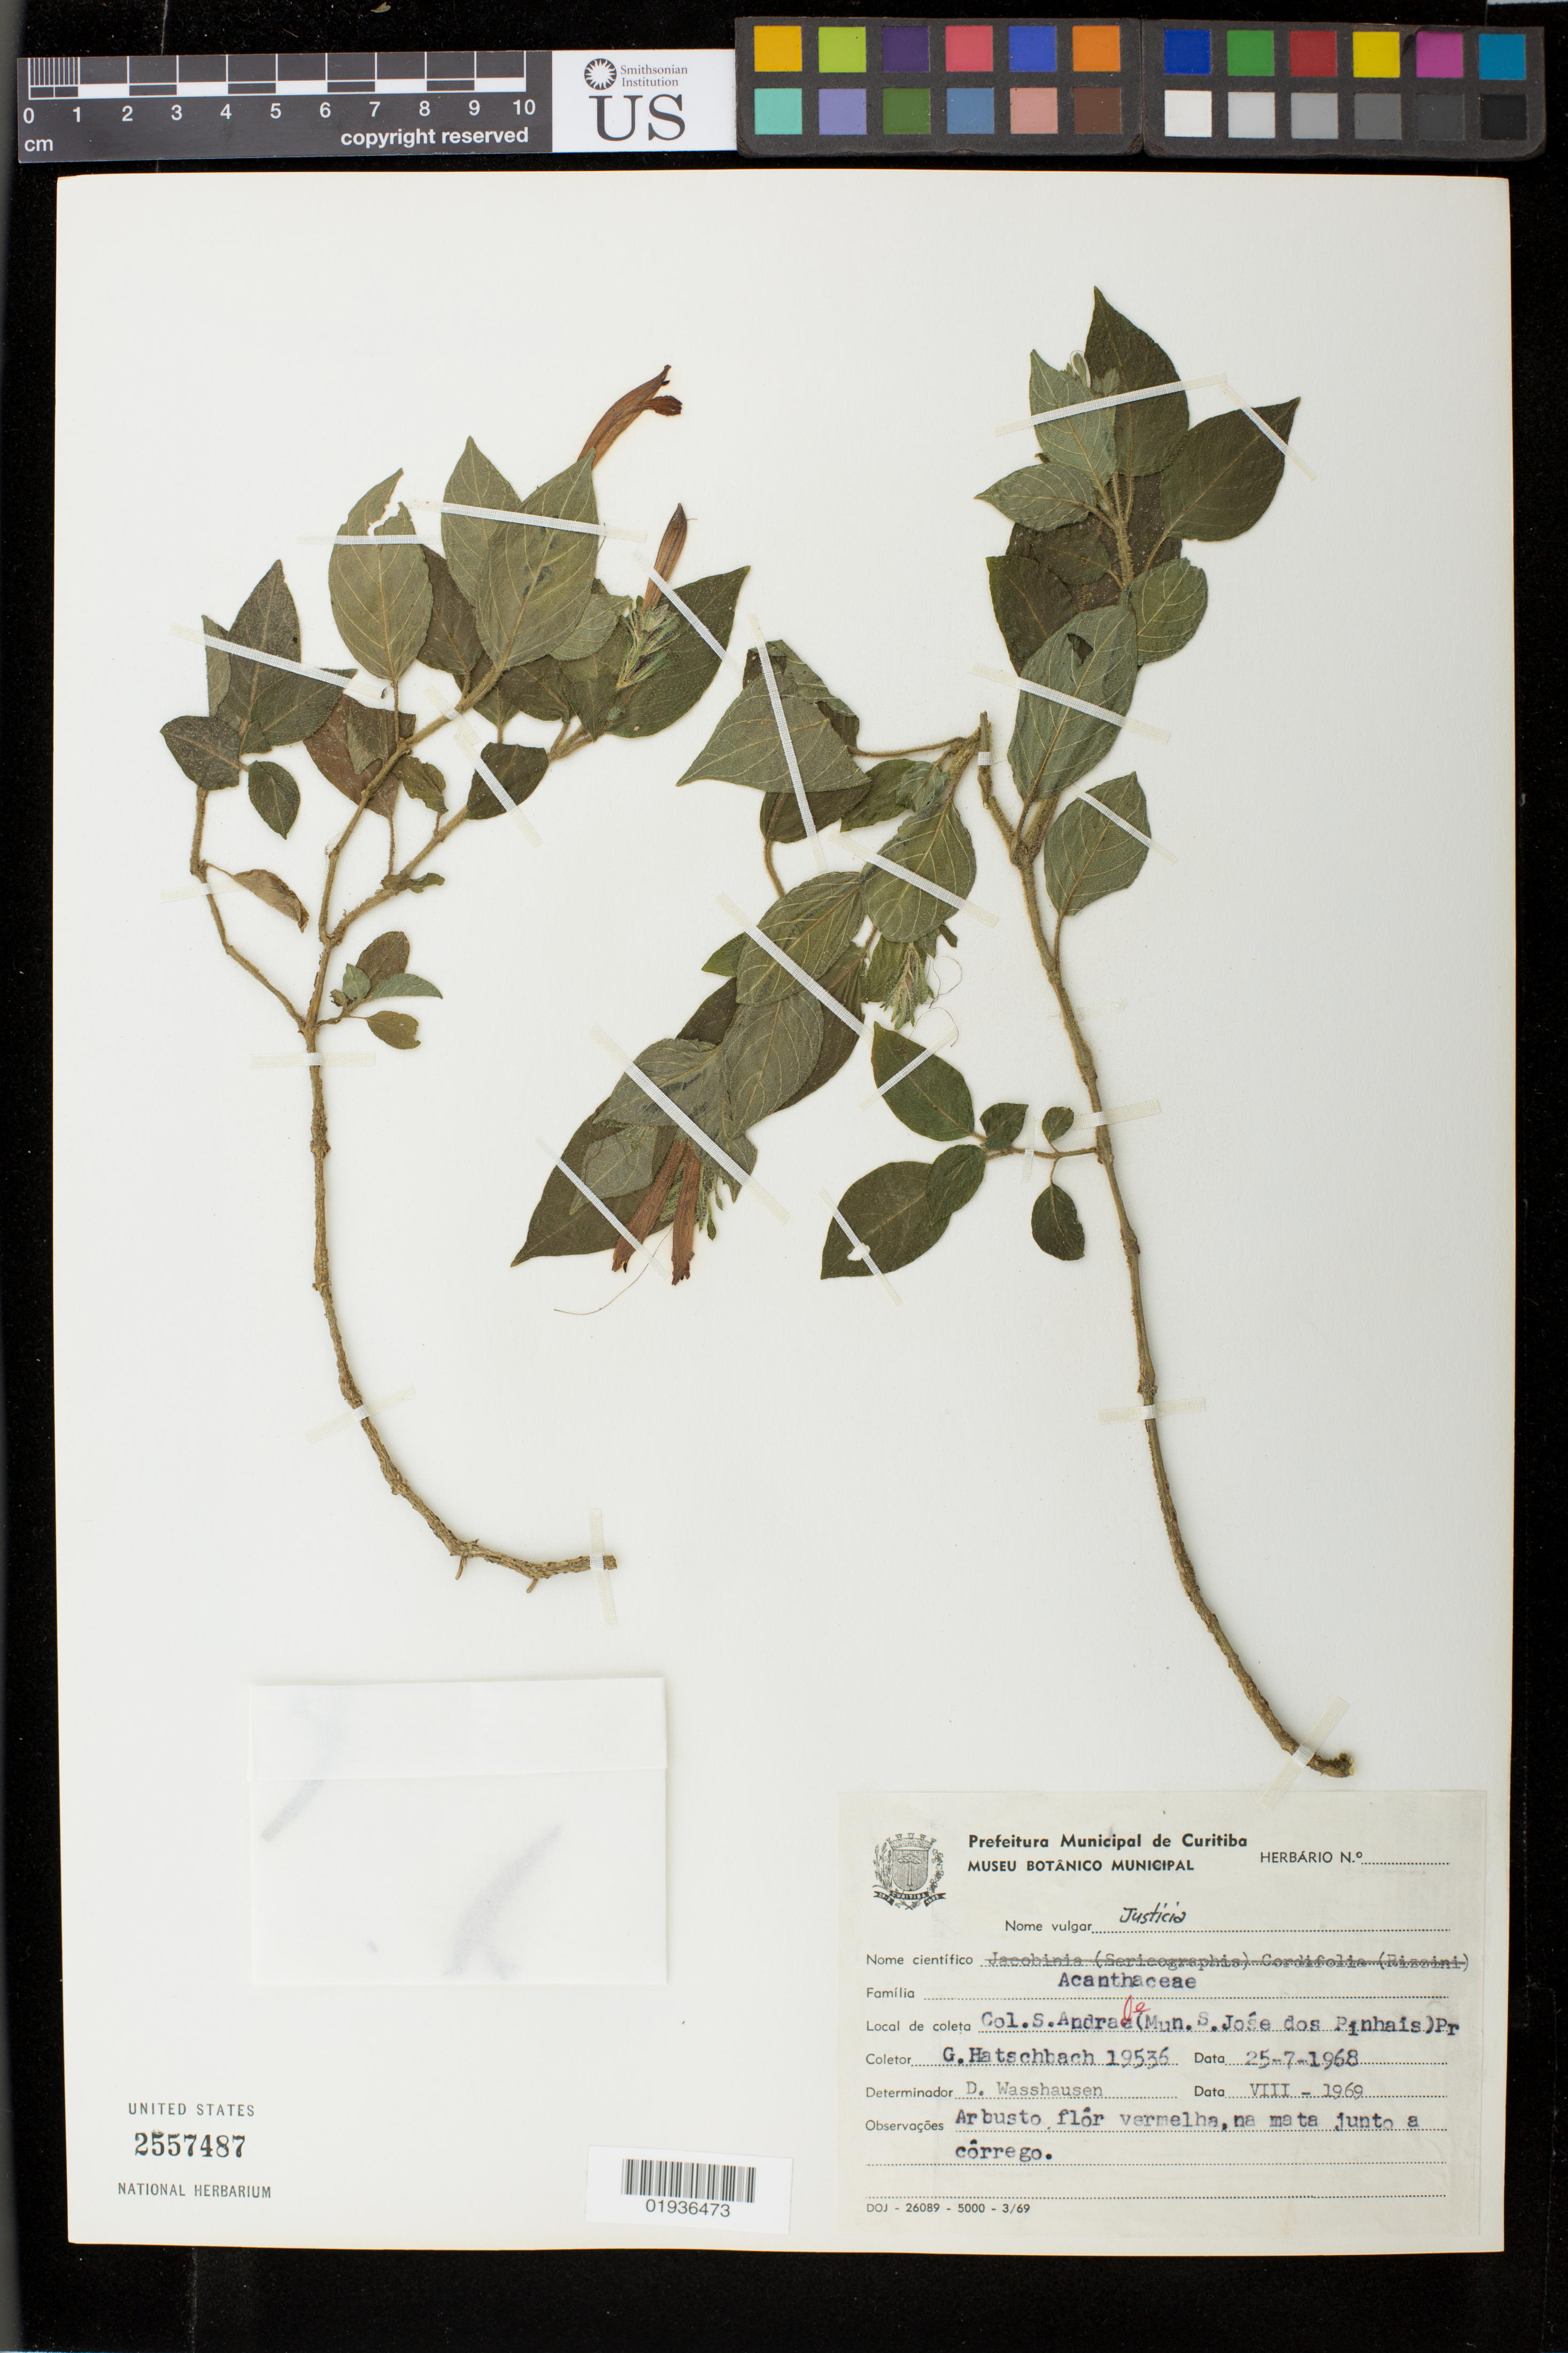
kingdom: Plantae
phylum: Tracheophyta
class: Magnoliopsida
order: Lamiales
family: Acanthaceae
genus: Justicia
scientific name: Justicia sp.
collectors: G. Hatschbach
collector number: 19536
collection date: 1968-07-25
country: Brazil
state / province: Paraná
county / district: São José dos Pinhais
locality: Col. St. Andrade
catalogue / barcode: US 2557487